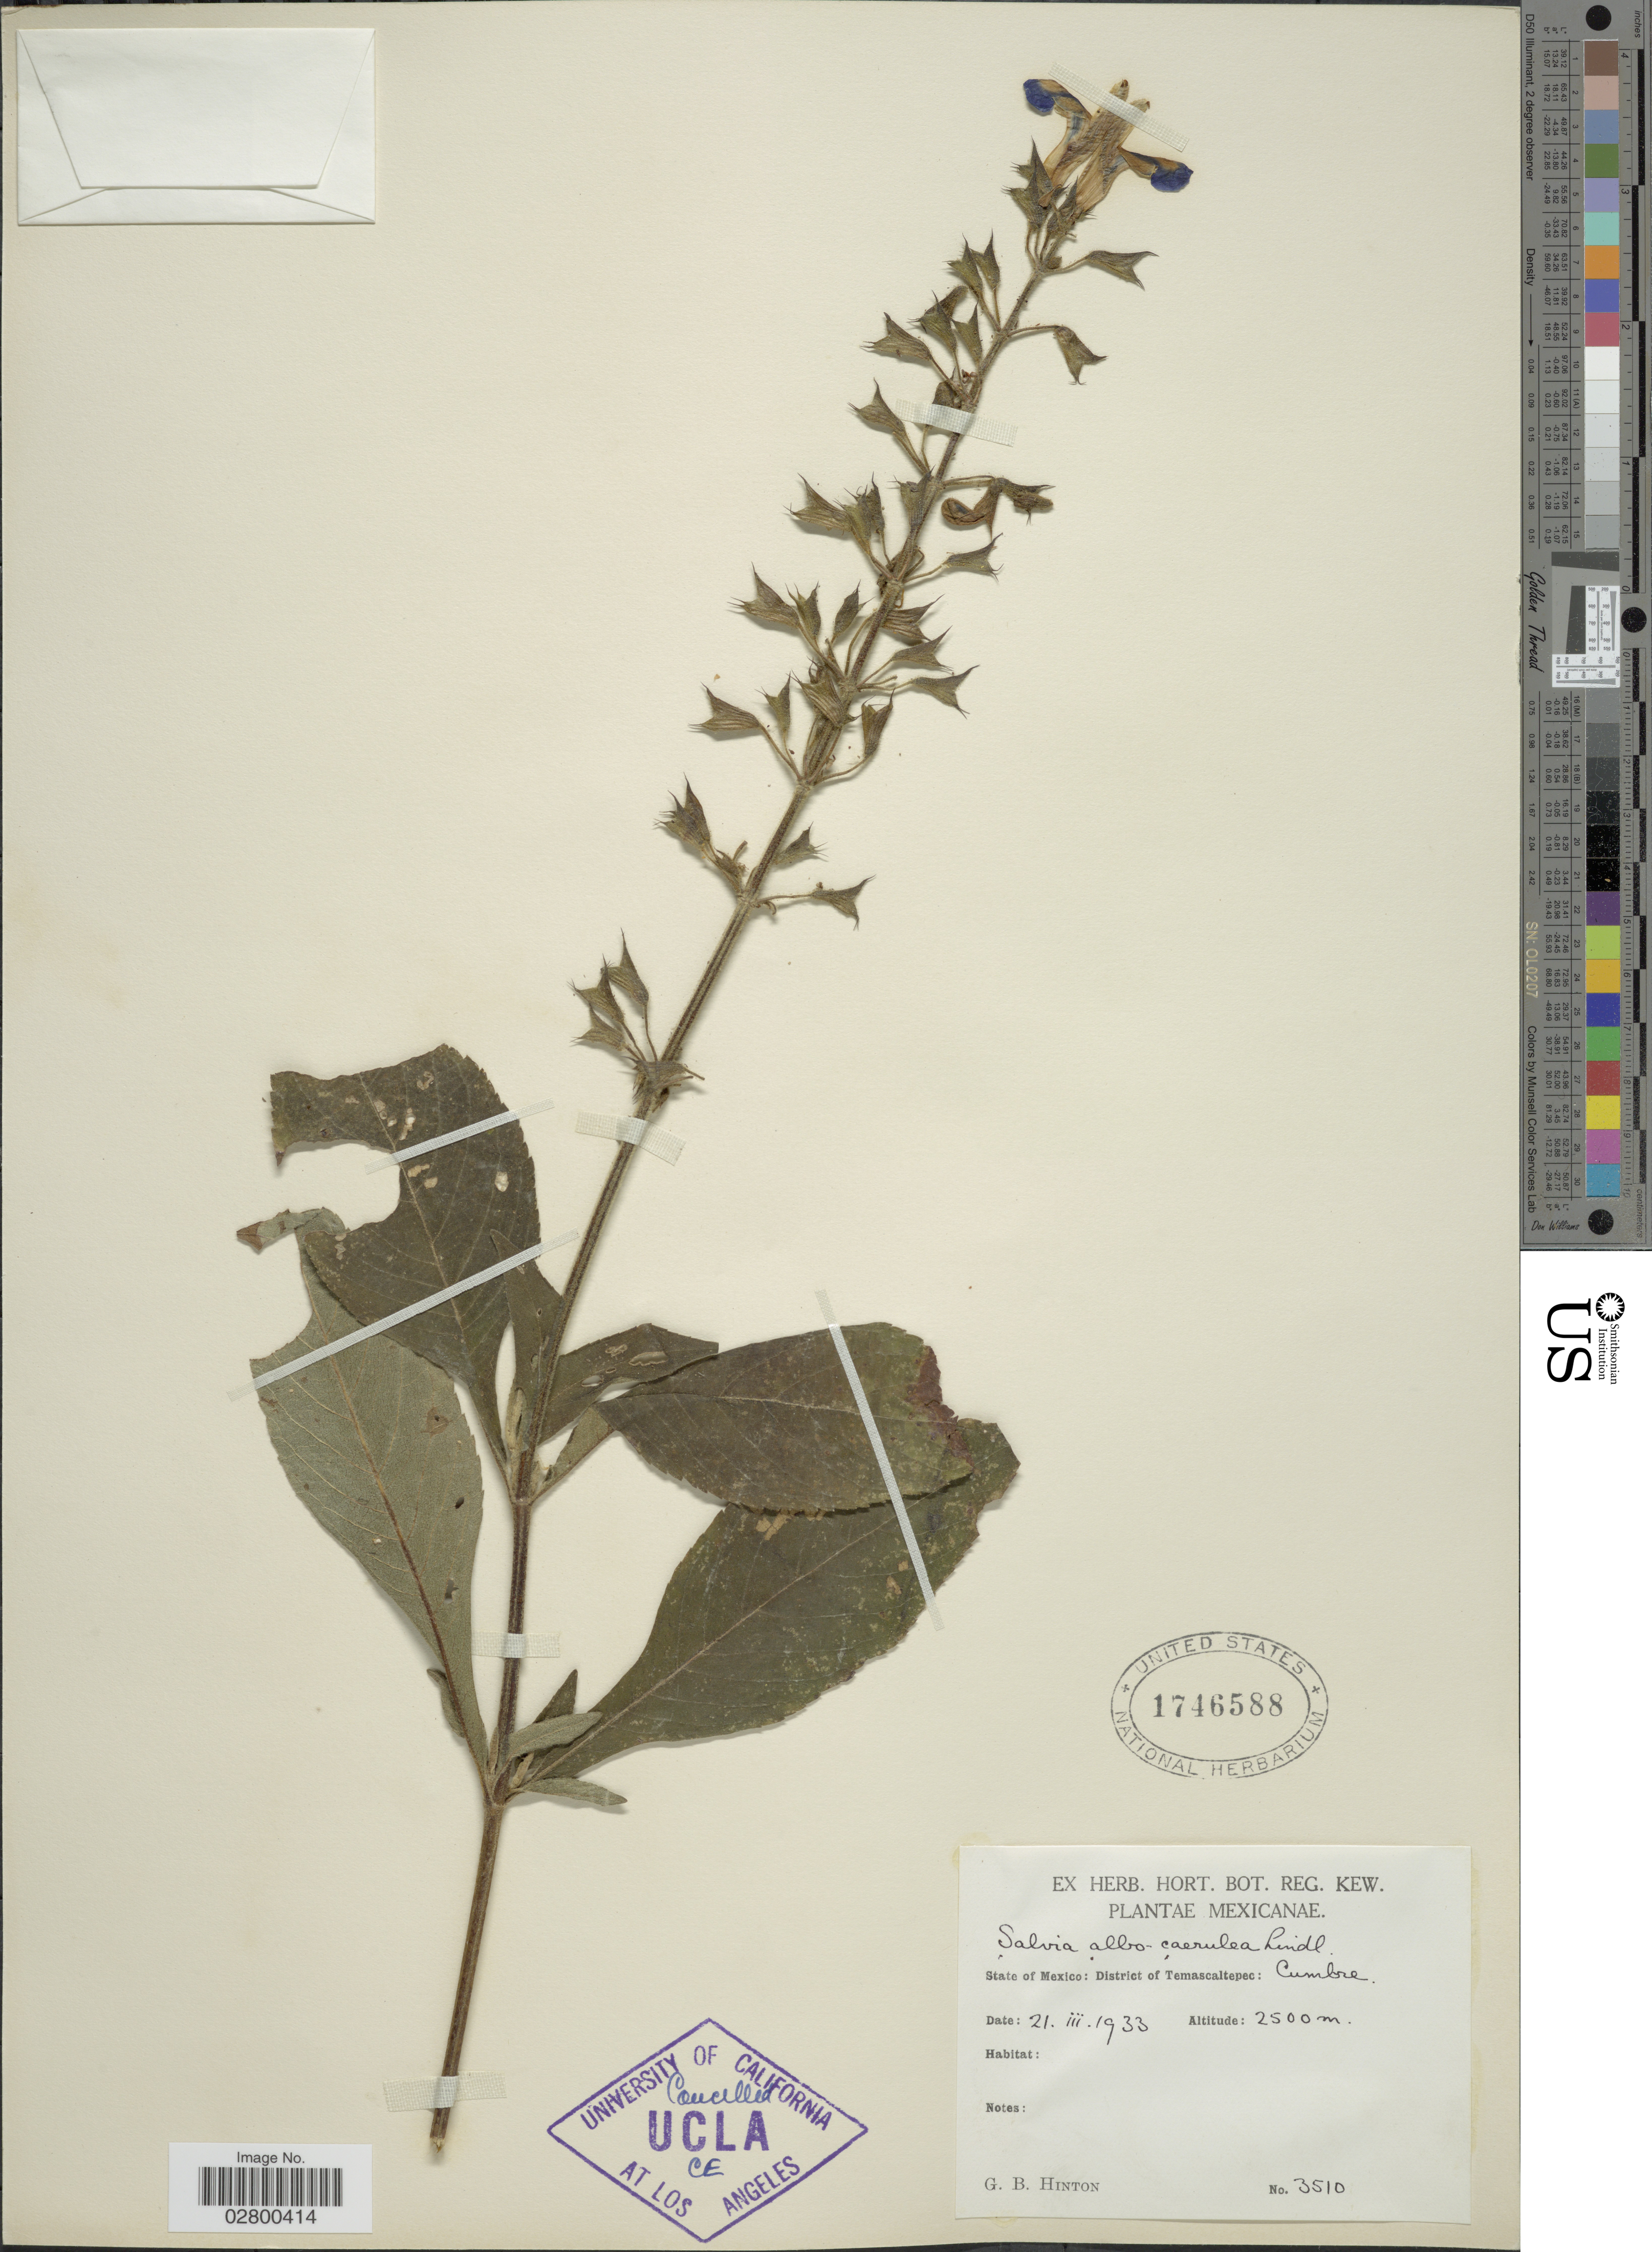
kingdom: Plantae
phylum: Tracheophyta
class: Magnoliopsida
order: Lamiales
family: Lamiaceae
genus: Salvia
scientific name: Salvia albocaerulea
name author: Linden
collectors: G. B. Hinton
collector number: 3510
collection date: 1933-03-21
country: Mexico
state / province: México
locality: State of Mexico: District of Temascaltepec: Cumbre.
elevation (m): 2500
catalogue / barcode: US 1746588